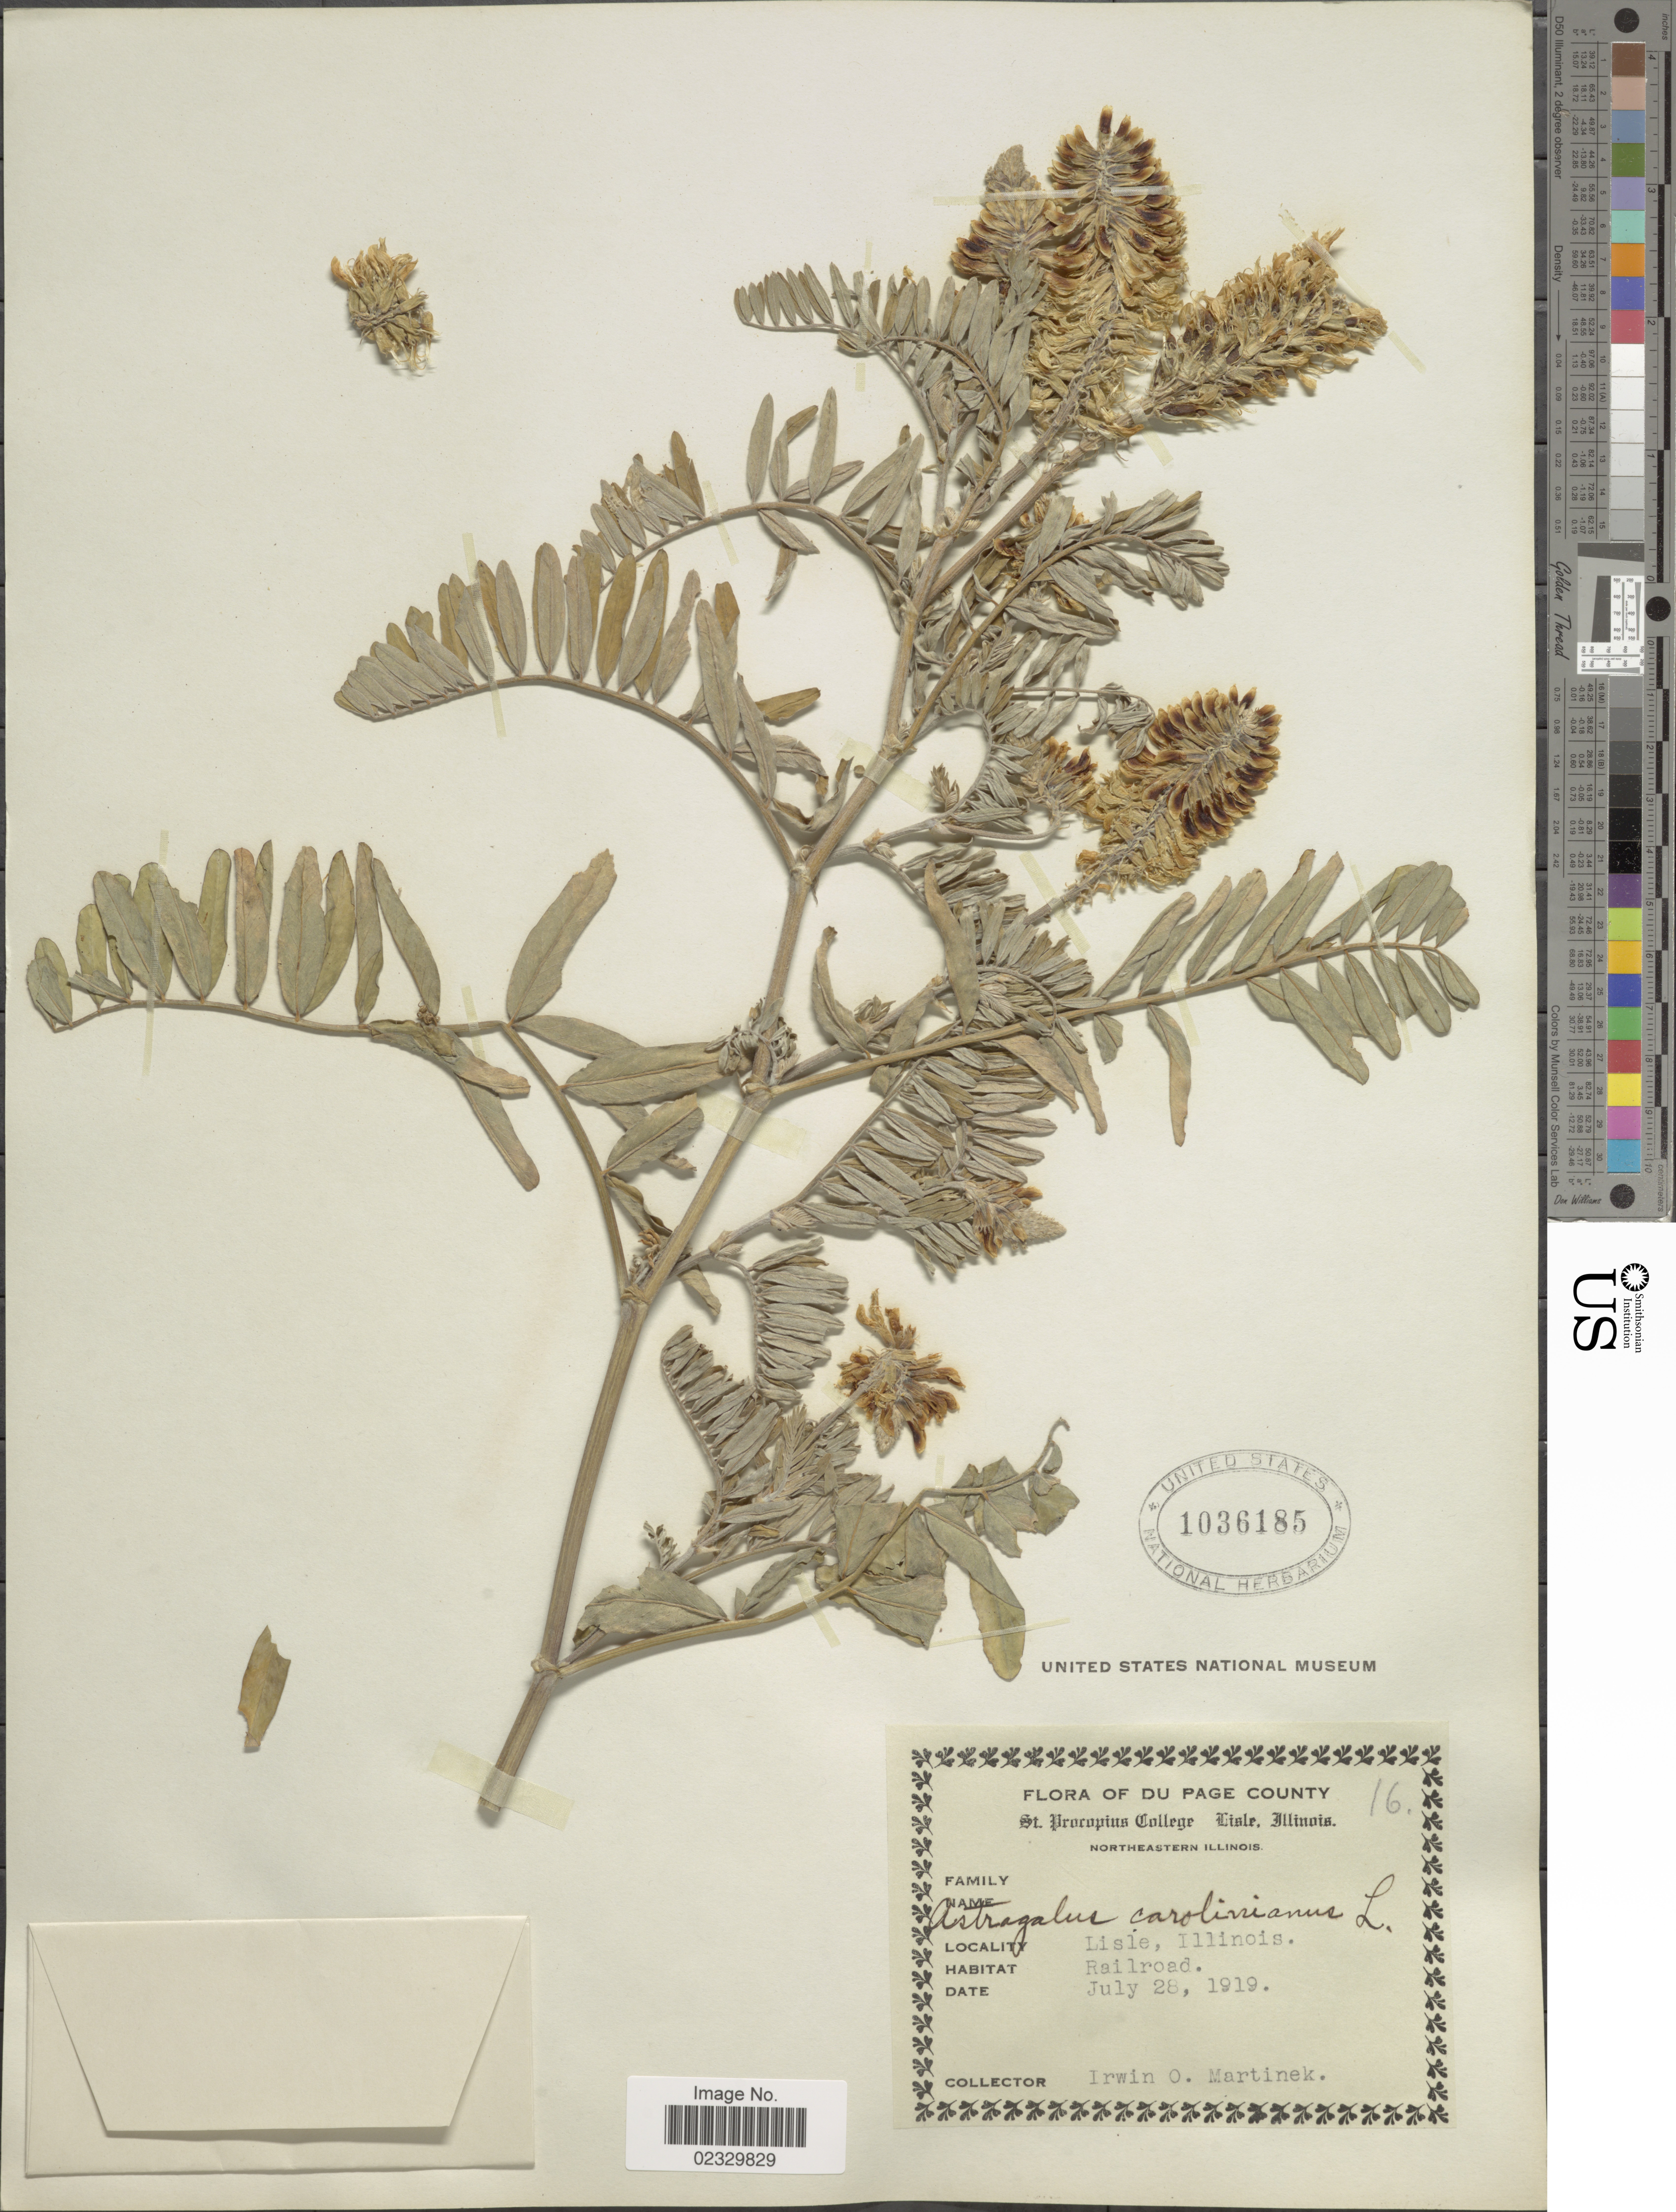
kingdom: Plantae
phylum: Tracheophyta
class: Magnoliopsida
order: Fabales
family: Fabaceae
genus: Astragalus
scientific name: Astragalus canadensis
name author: L.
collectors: I. Martinek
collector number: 16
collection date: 1919-07-28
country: United States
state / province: Illinois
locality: Lisle, Illinois, Railroad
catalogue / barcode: US 1036185